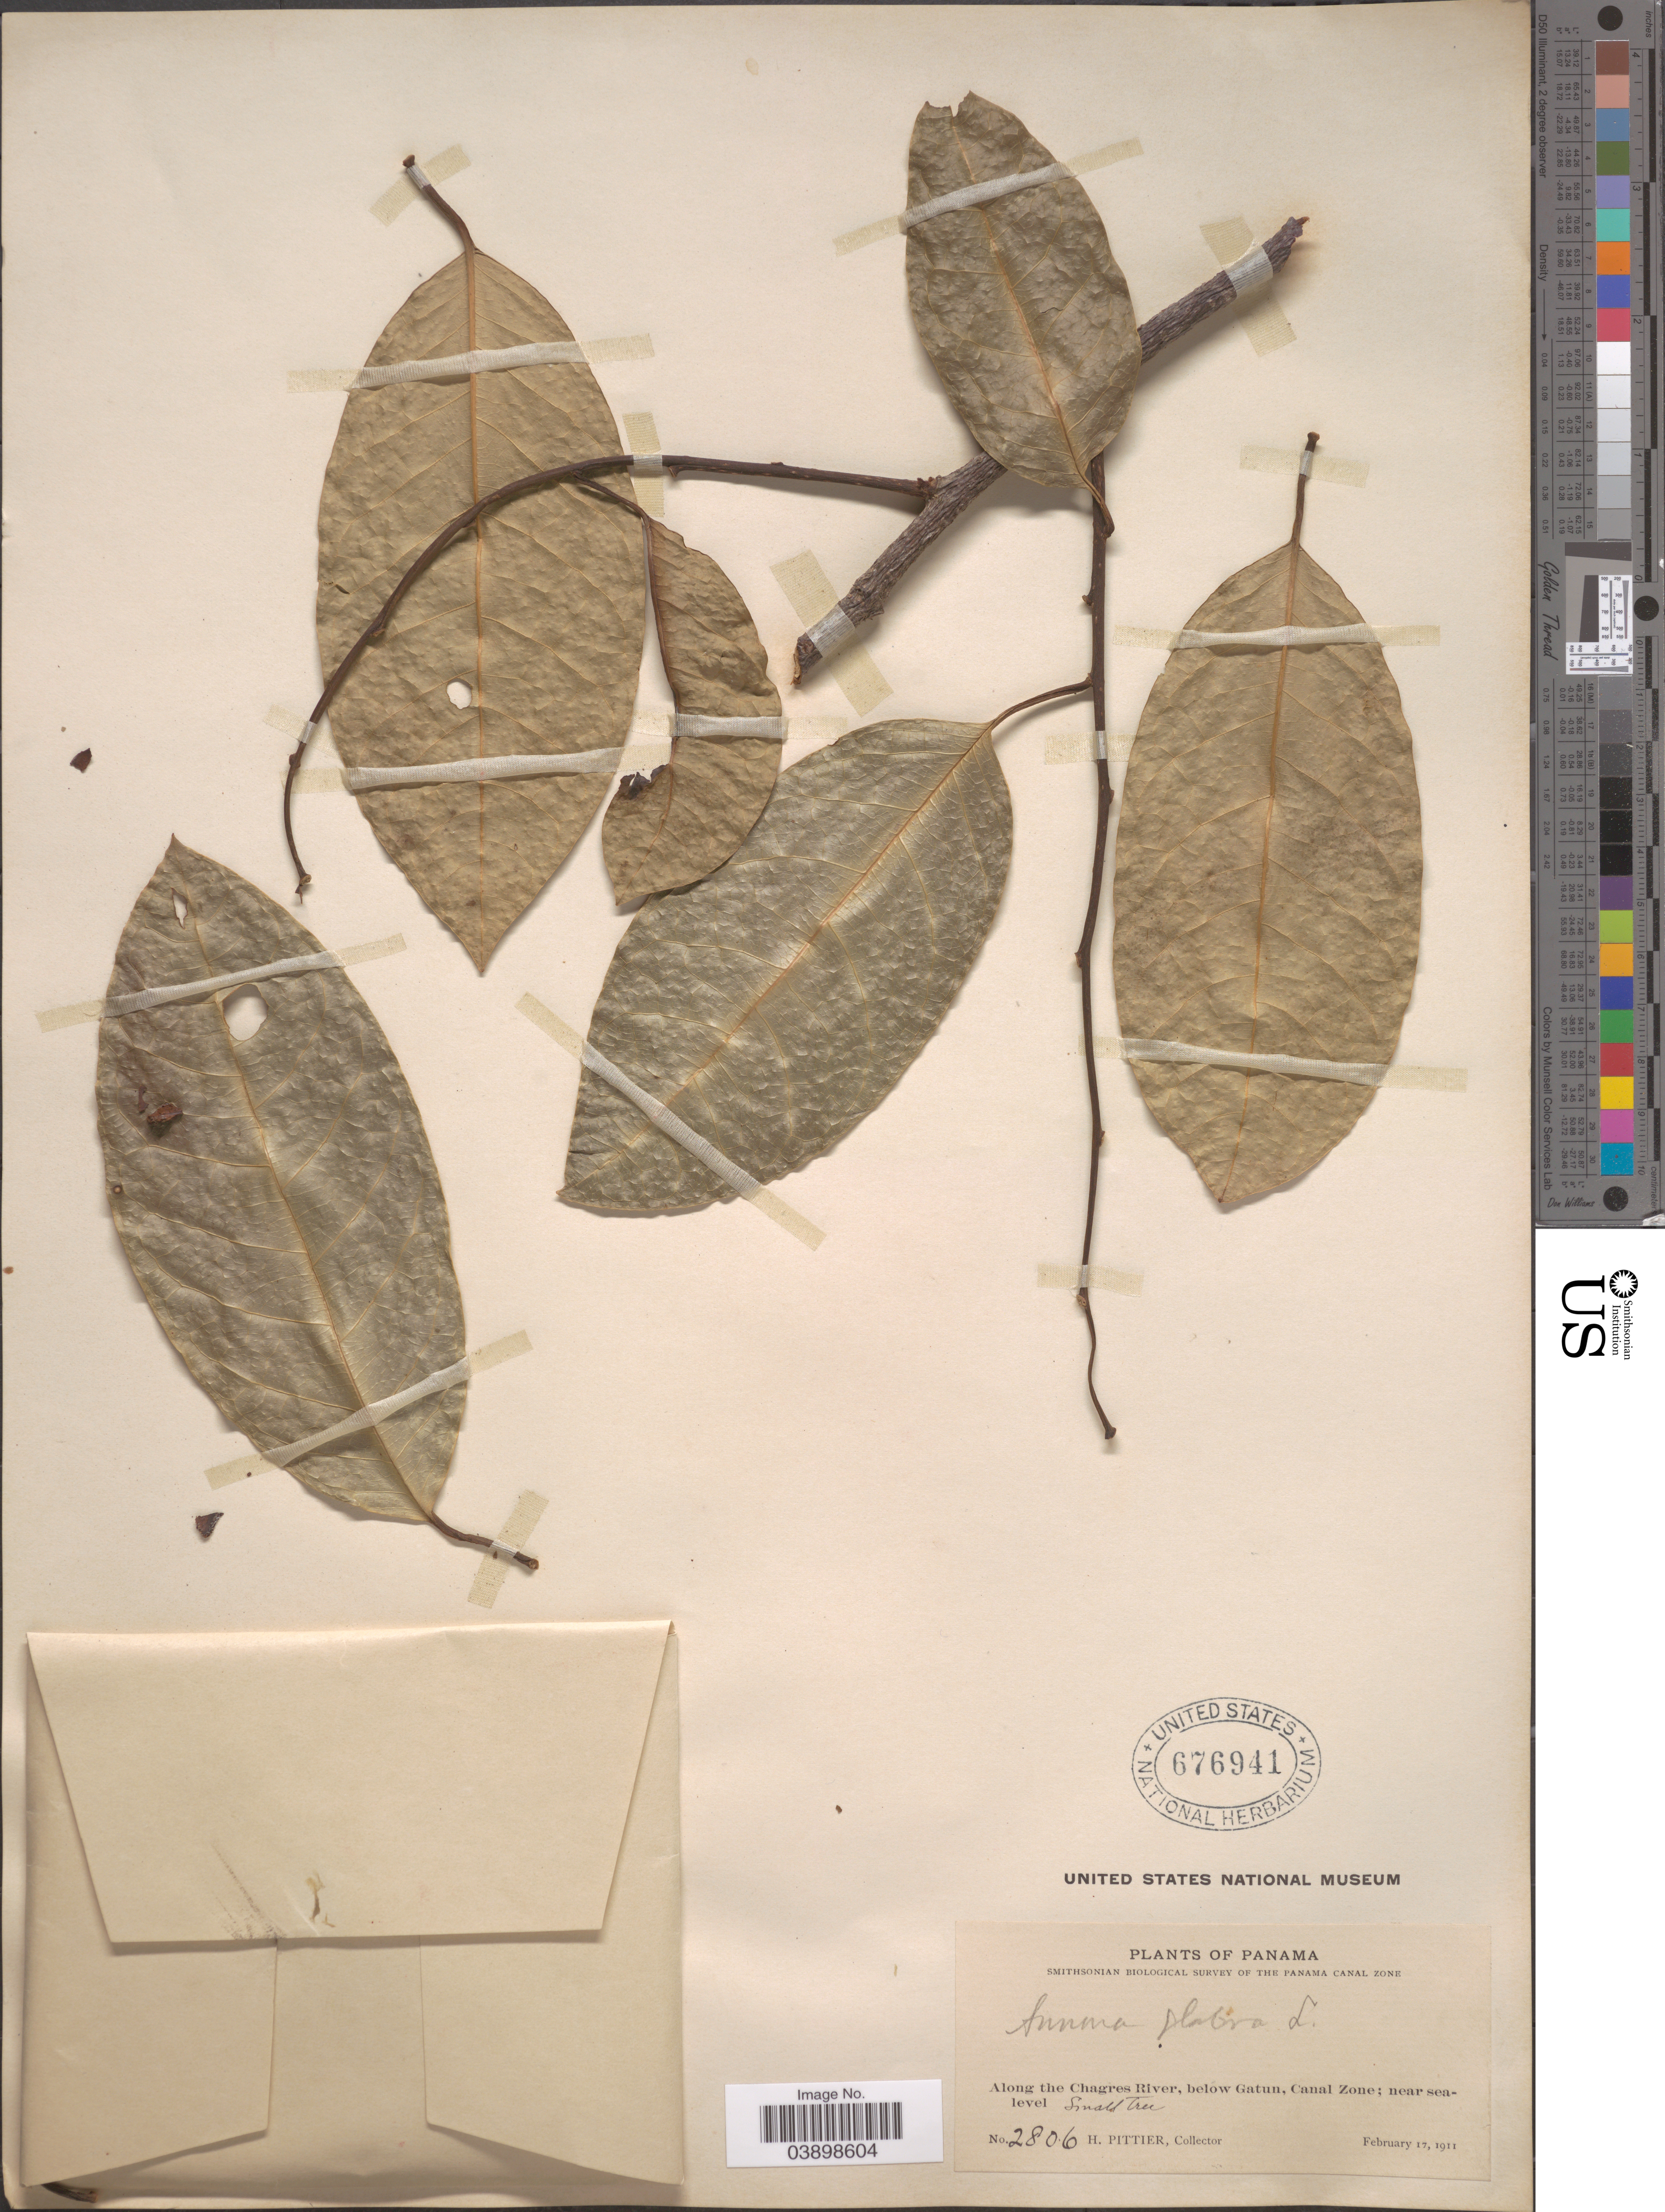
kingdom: Plantae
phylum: Tracheophyta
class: Magnoliopsida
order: Magnoliales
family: Annonaceae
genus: Annona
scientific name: Annona glabra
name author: L.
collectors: H. F. Pittier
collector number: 2806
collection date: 1911-02-17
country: Panama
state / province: Colón / Panamá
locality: Along the Chagres River, below Gatun, Canal Zone.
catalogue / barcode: US 676941